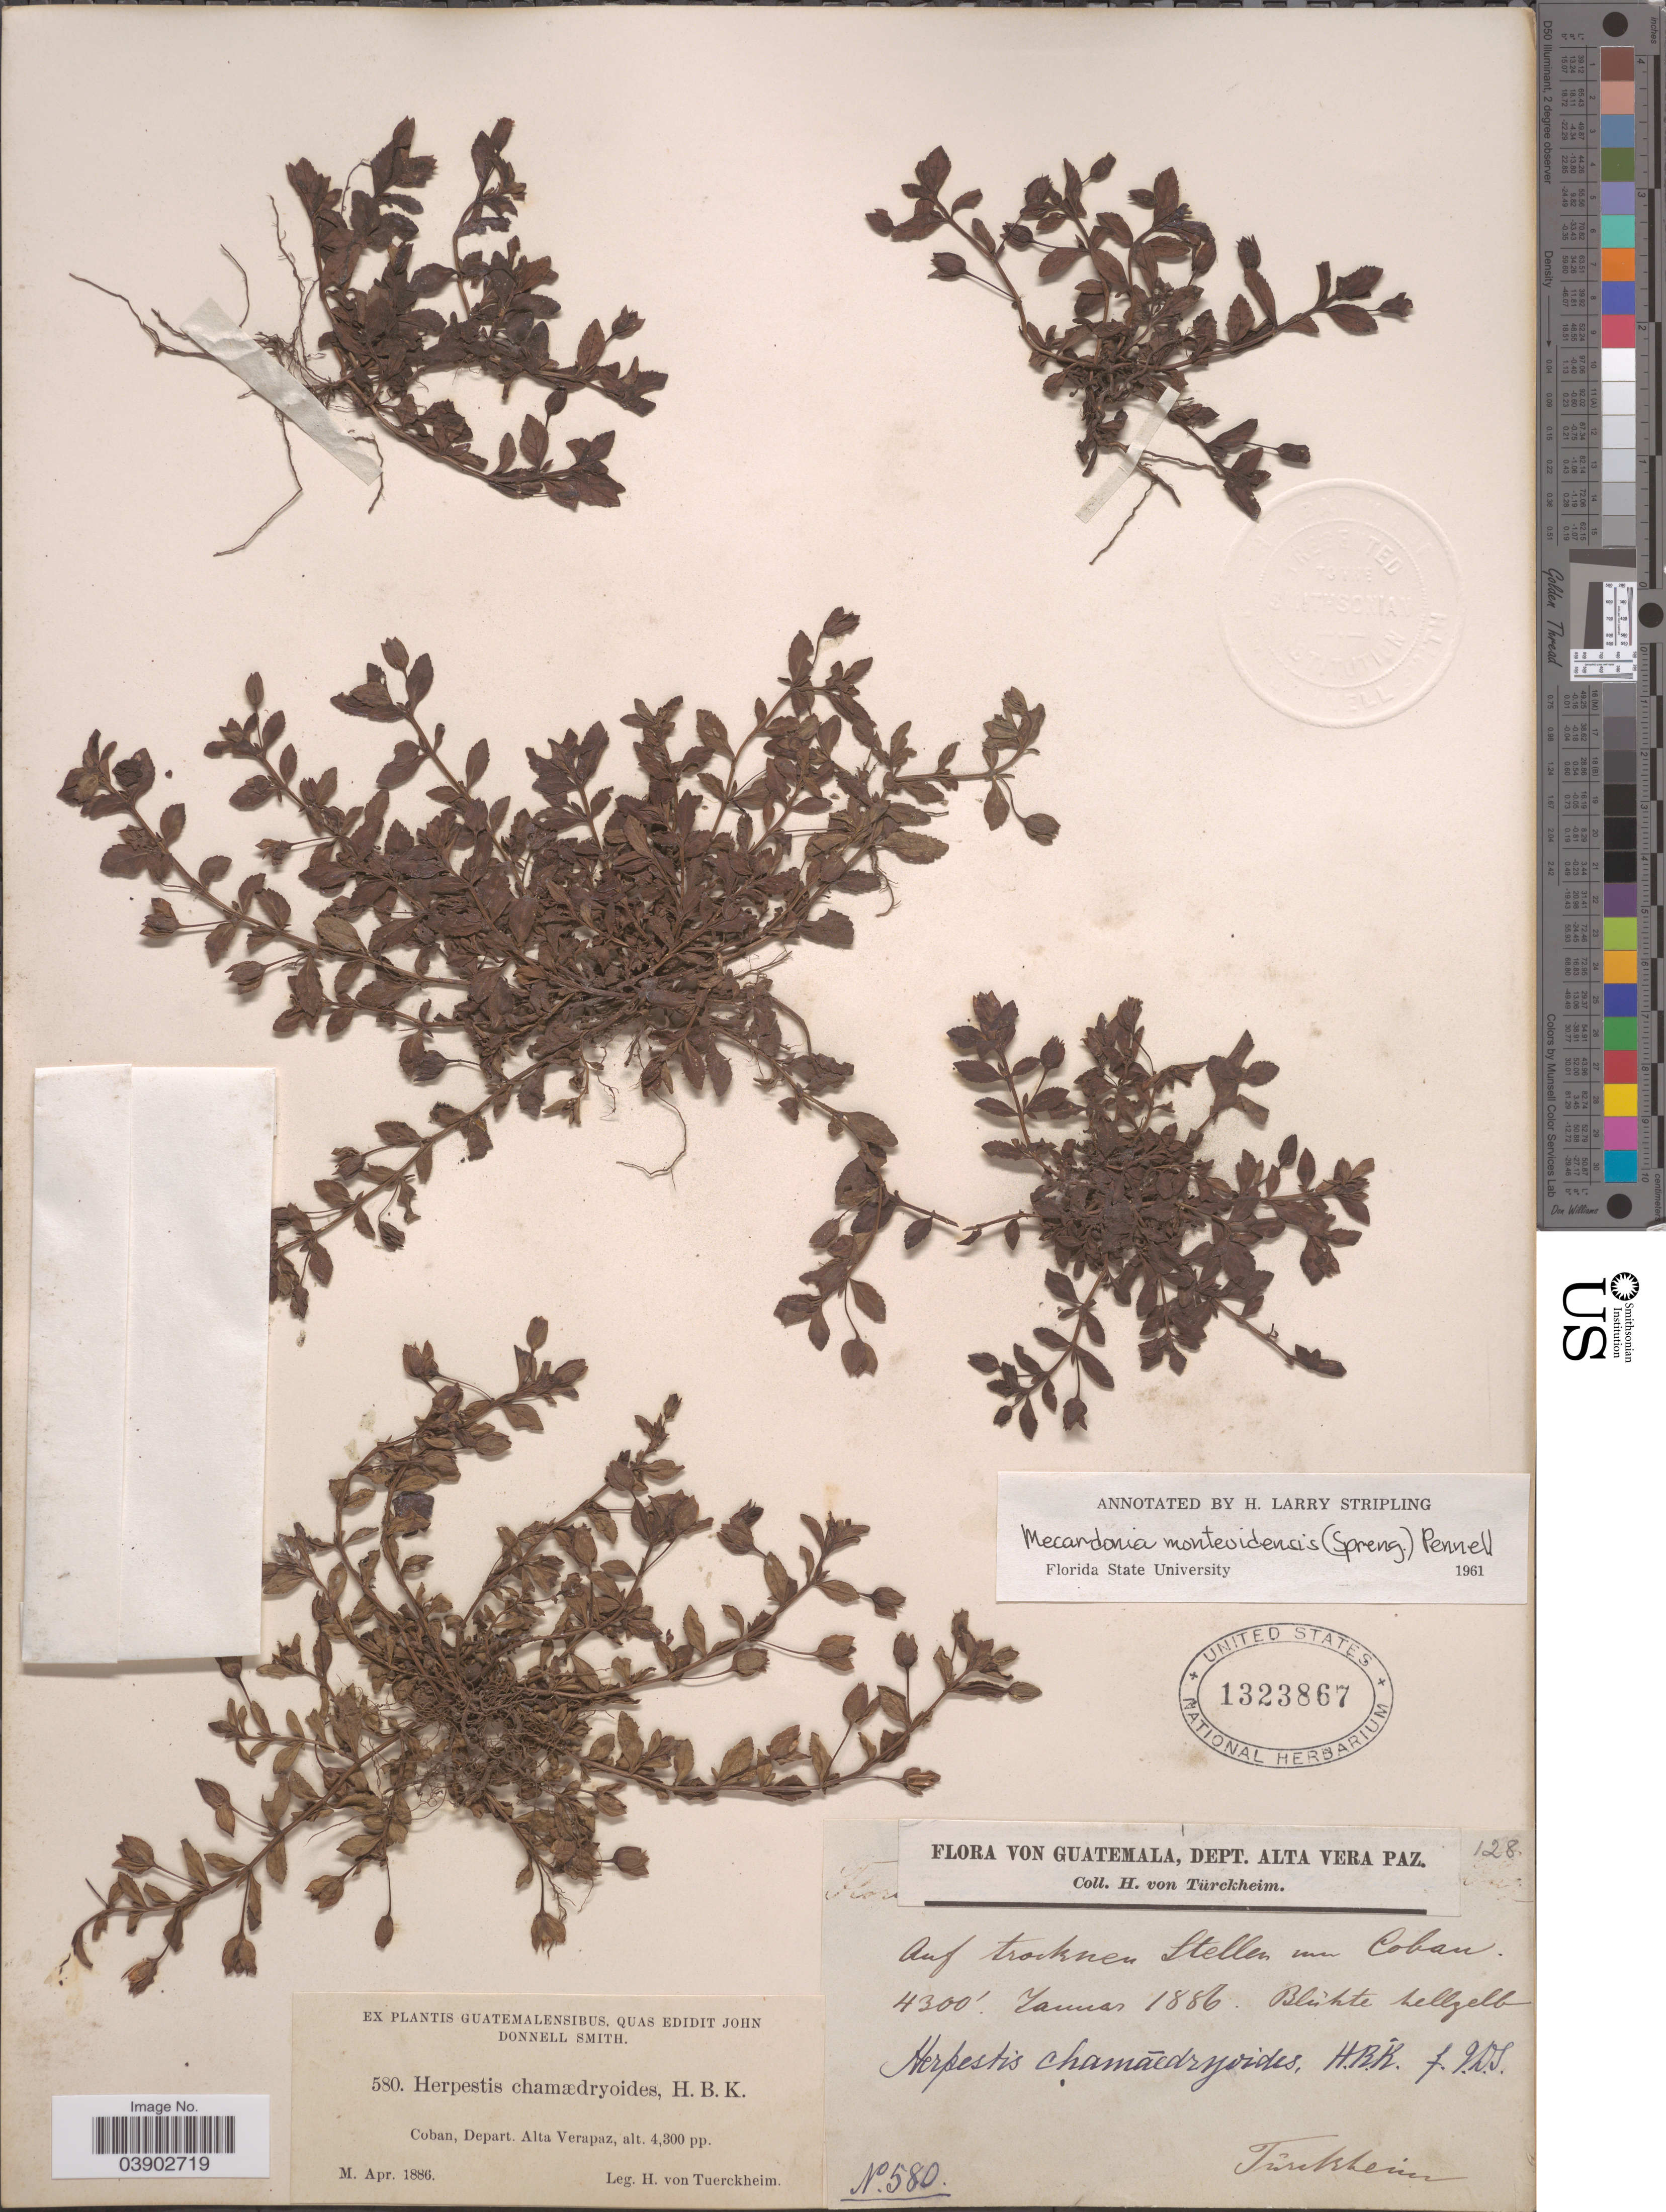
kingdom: Plantae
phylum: Tracheophyta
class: Magnoliopsida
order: Lamiales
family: Plantaginaceae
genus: Mecardonia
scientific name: Mecardonia procumbens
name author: (Mill.) Small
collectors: H. von Türckheim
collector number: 580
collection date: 1886-04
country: Guatemala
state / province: Alta Verapaz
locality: Coban, Depart. Alta Verapaz. Auf trocknen Stellen um Coban.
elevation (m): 1311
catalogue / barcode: US 1323867